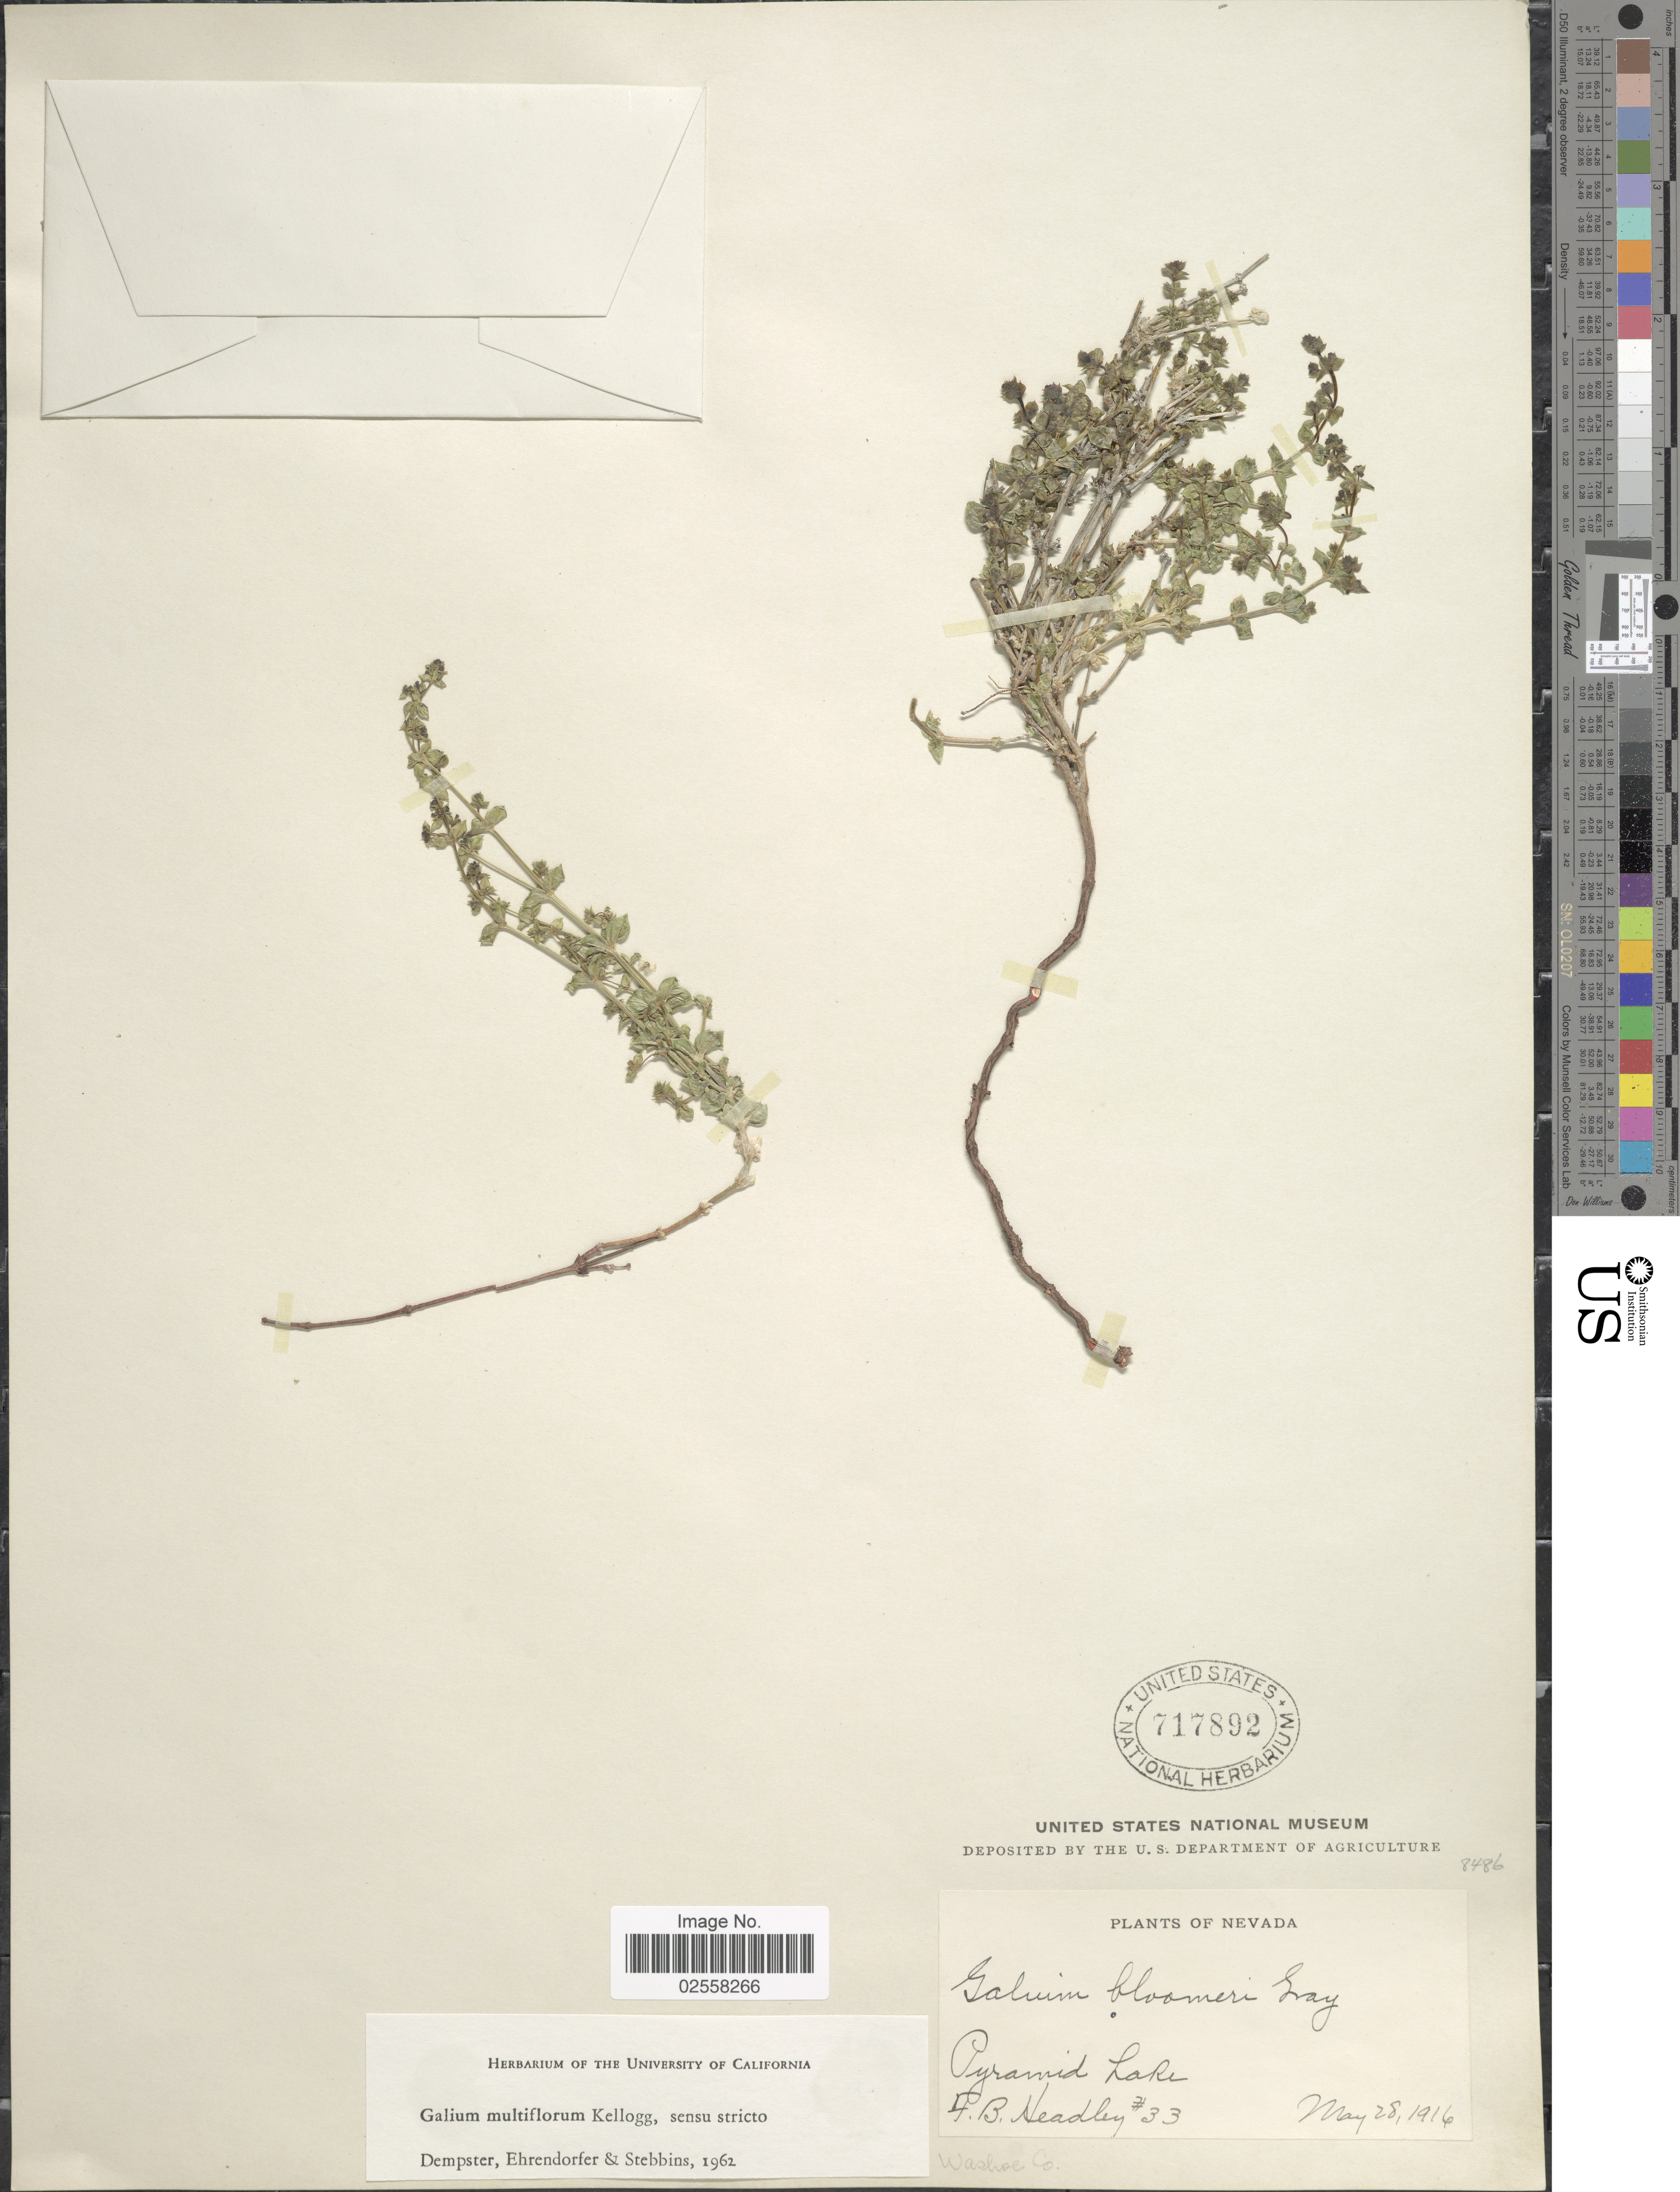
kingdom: Plantae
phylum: Tracheophyta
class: Magnoliopsida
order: Gentianales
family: Rubiaceae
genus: Galium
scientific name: Galium multiflorum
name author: Kellogg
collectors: F. B. Headley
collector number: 33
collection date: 1916-05-28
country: United States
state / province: Nevada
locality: Pyramid Lake, Washoe Co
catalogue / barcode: US 717892